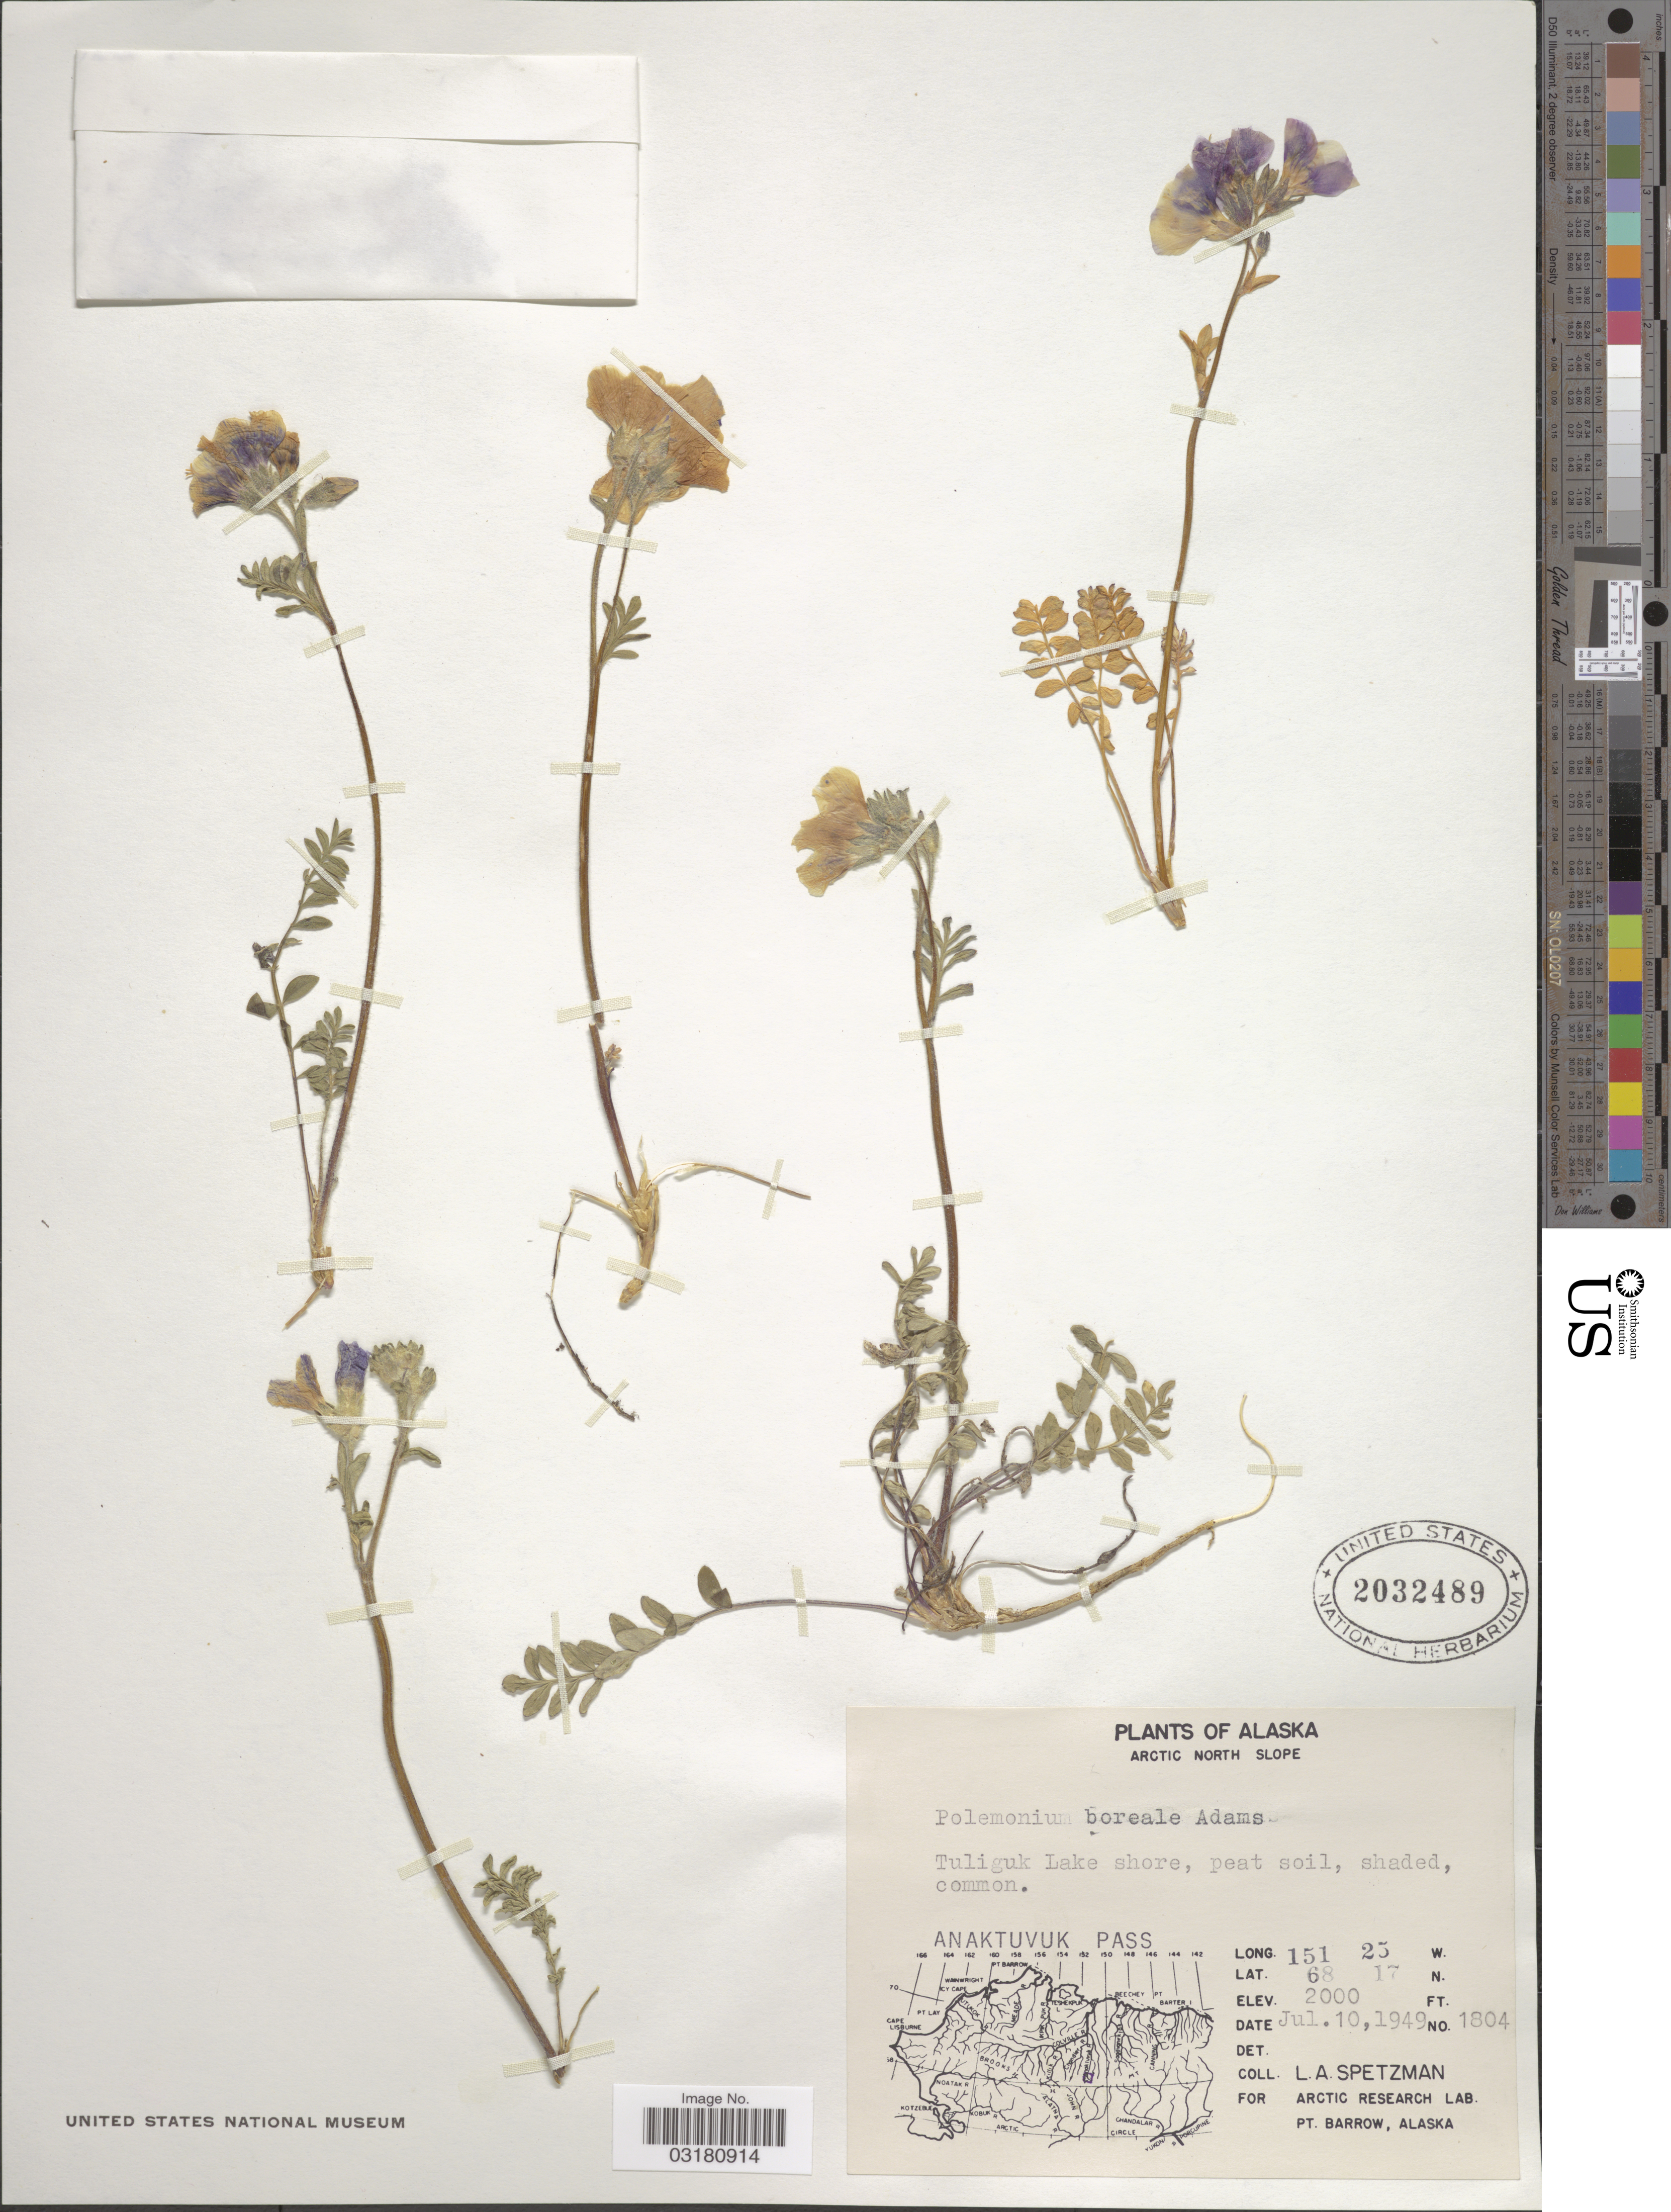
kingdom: Plantae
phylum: Tracheophyta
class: Magnoliopsida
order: Ericales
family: Polemoniaceae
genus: Polemonium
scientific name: Polemonium boreale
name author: Adams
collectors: L. Spetzman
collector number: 1804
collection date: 1949-07-10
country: United States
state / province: Alaska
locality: Arctic North Slope. Tuliguk Lake shore. Anaktuvuk Pass.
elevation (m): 610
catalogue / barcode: US 2032489